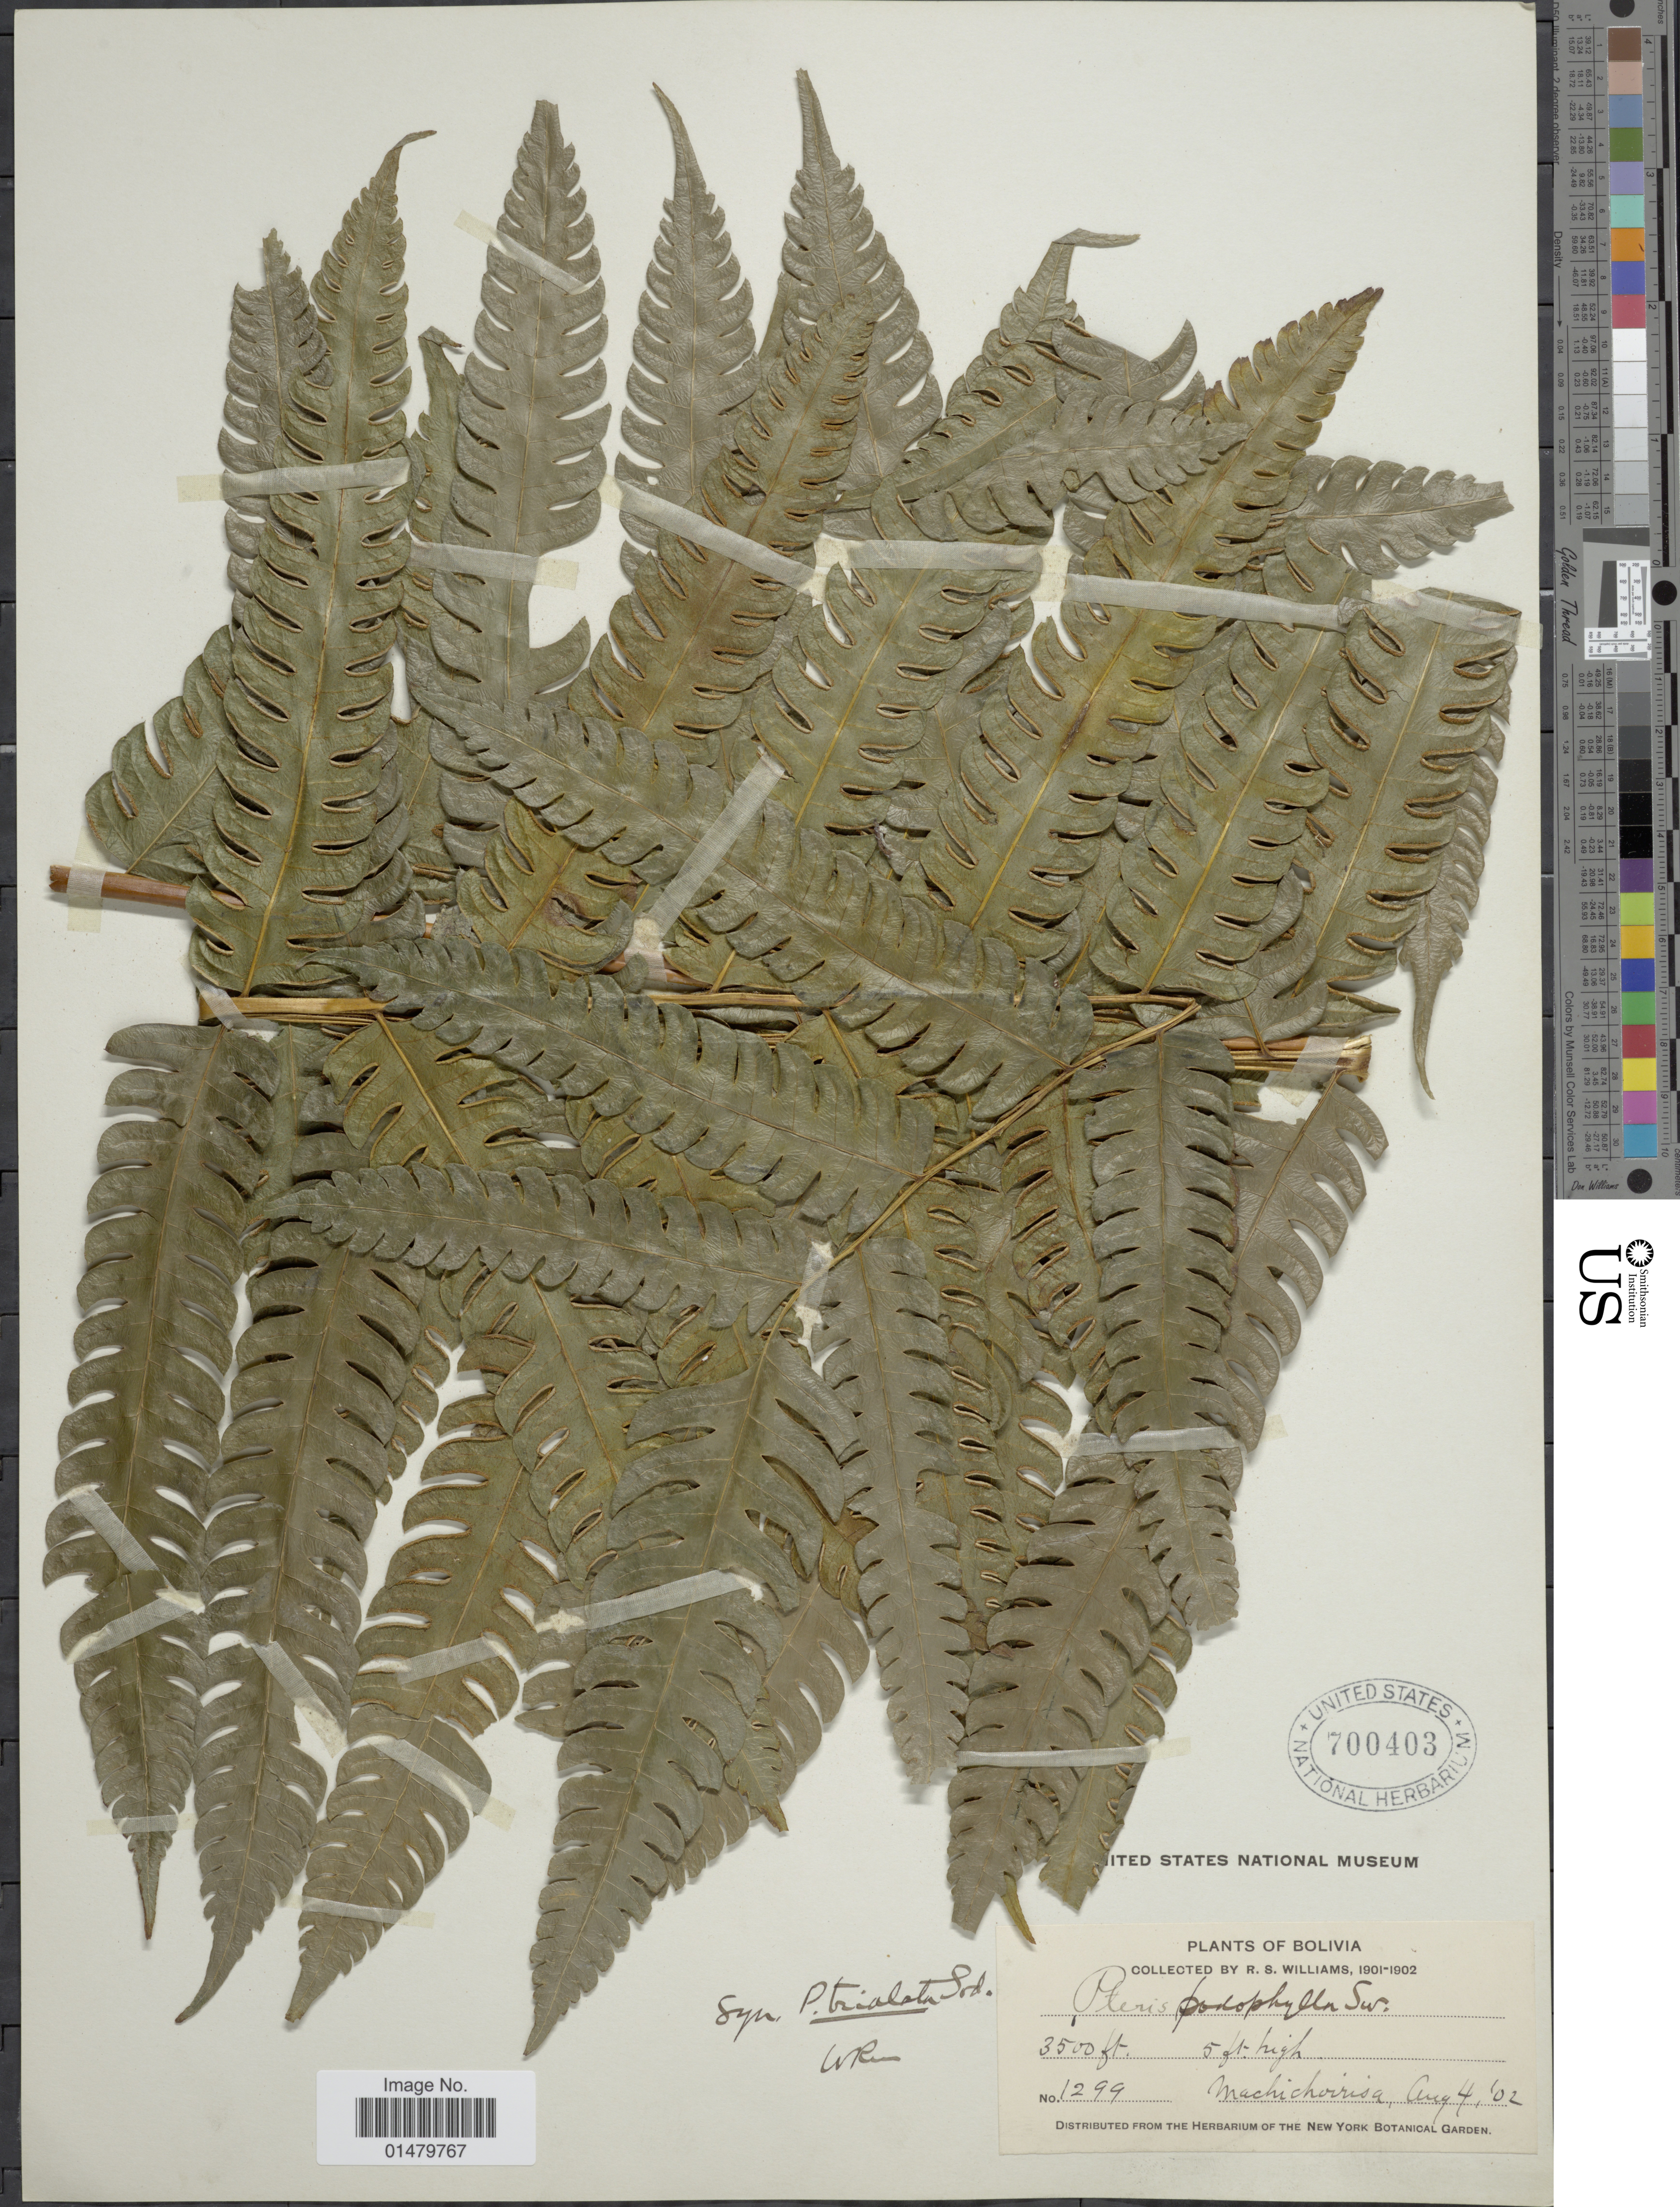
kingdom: Plantae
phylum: Tracheophyta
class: Polypodiopsida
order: Polypodiales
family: Pteridaceae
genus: Pteris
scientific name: Pteris podophylla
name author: Sw.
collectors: R. S. Williams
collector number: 1299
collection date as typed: Aug. 4, '02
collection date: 1902-08-04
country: Bolivia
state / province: La Paz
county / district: Franz Tamayo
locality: Machichorisa (near Aten)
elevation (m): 1067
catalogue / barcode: US 700403